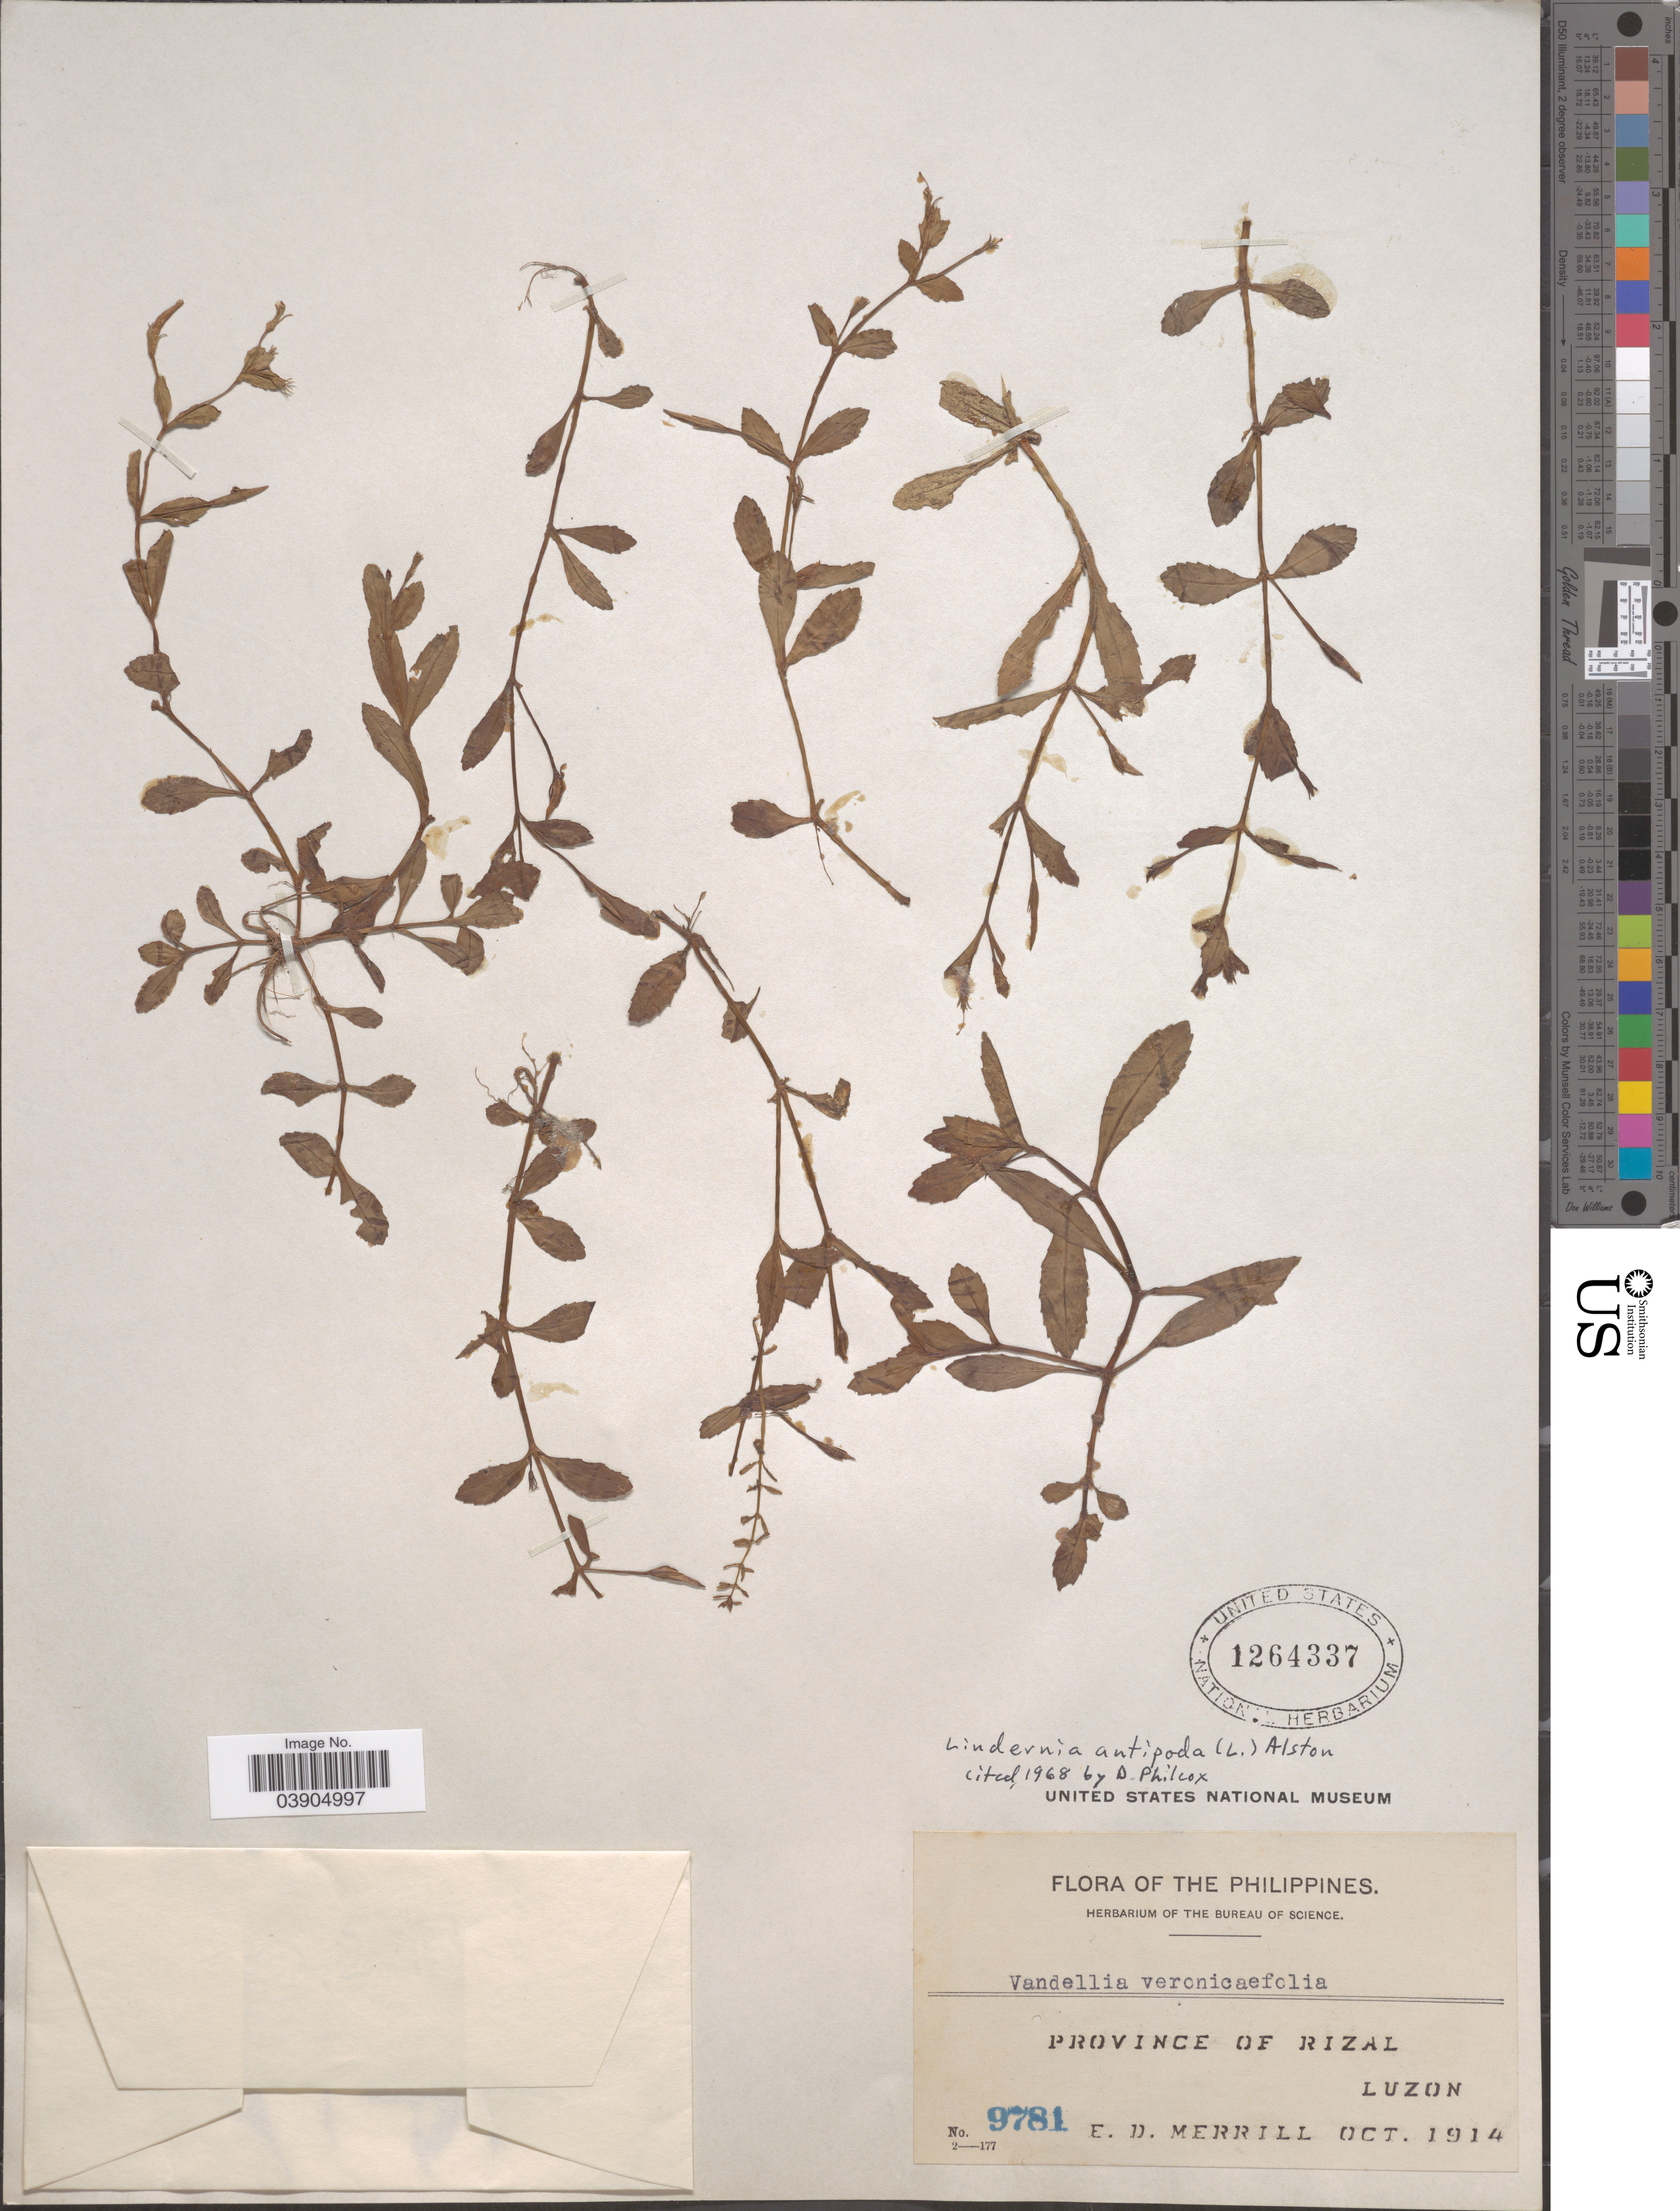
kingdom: Plantae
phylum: Tracheophyta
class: Magnoliopsida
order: Lamiales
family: Linderniaceae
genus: Lindernia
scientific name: Lindernia antipoda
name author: (L.) Alston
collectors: E. D. Merrill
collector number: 9781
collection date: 1914-10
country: Philippines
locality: Province of Rizal, Luzon.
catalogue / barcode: US 1264337